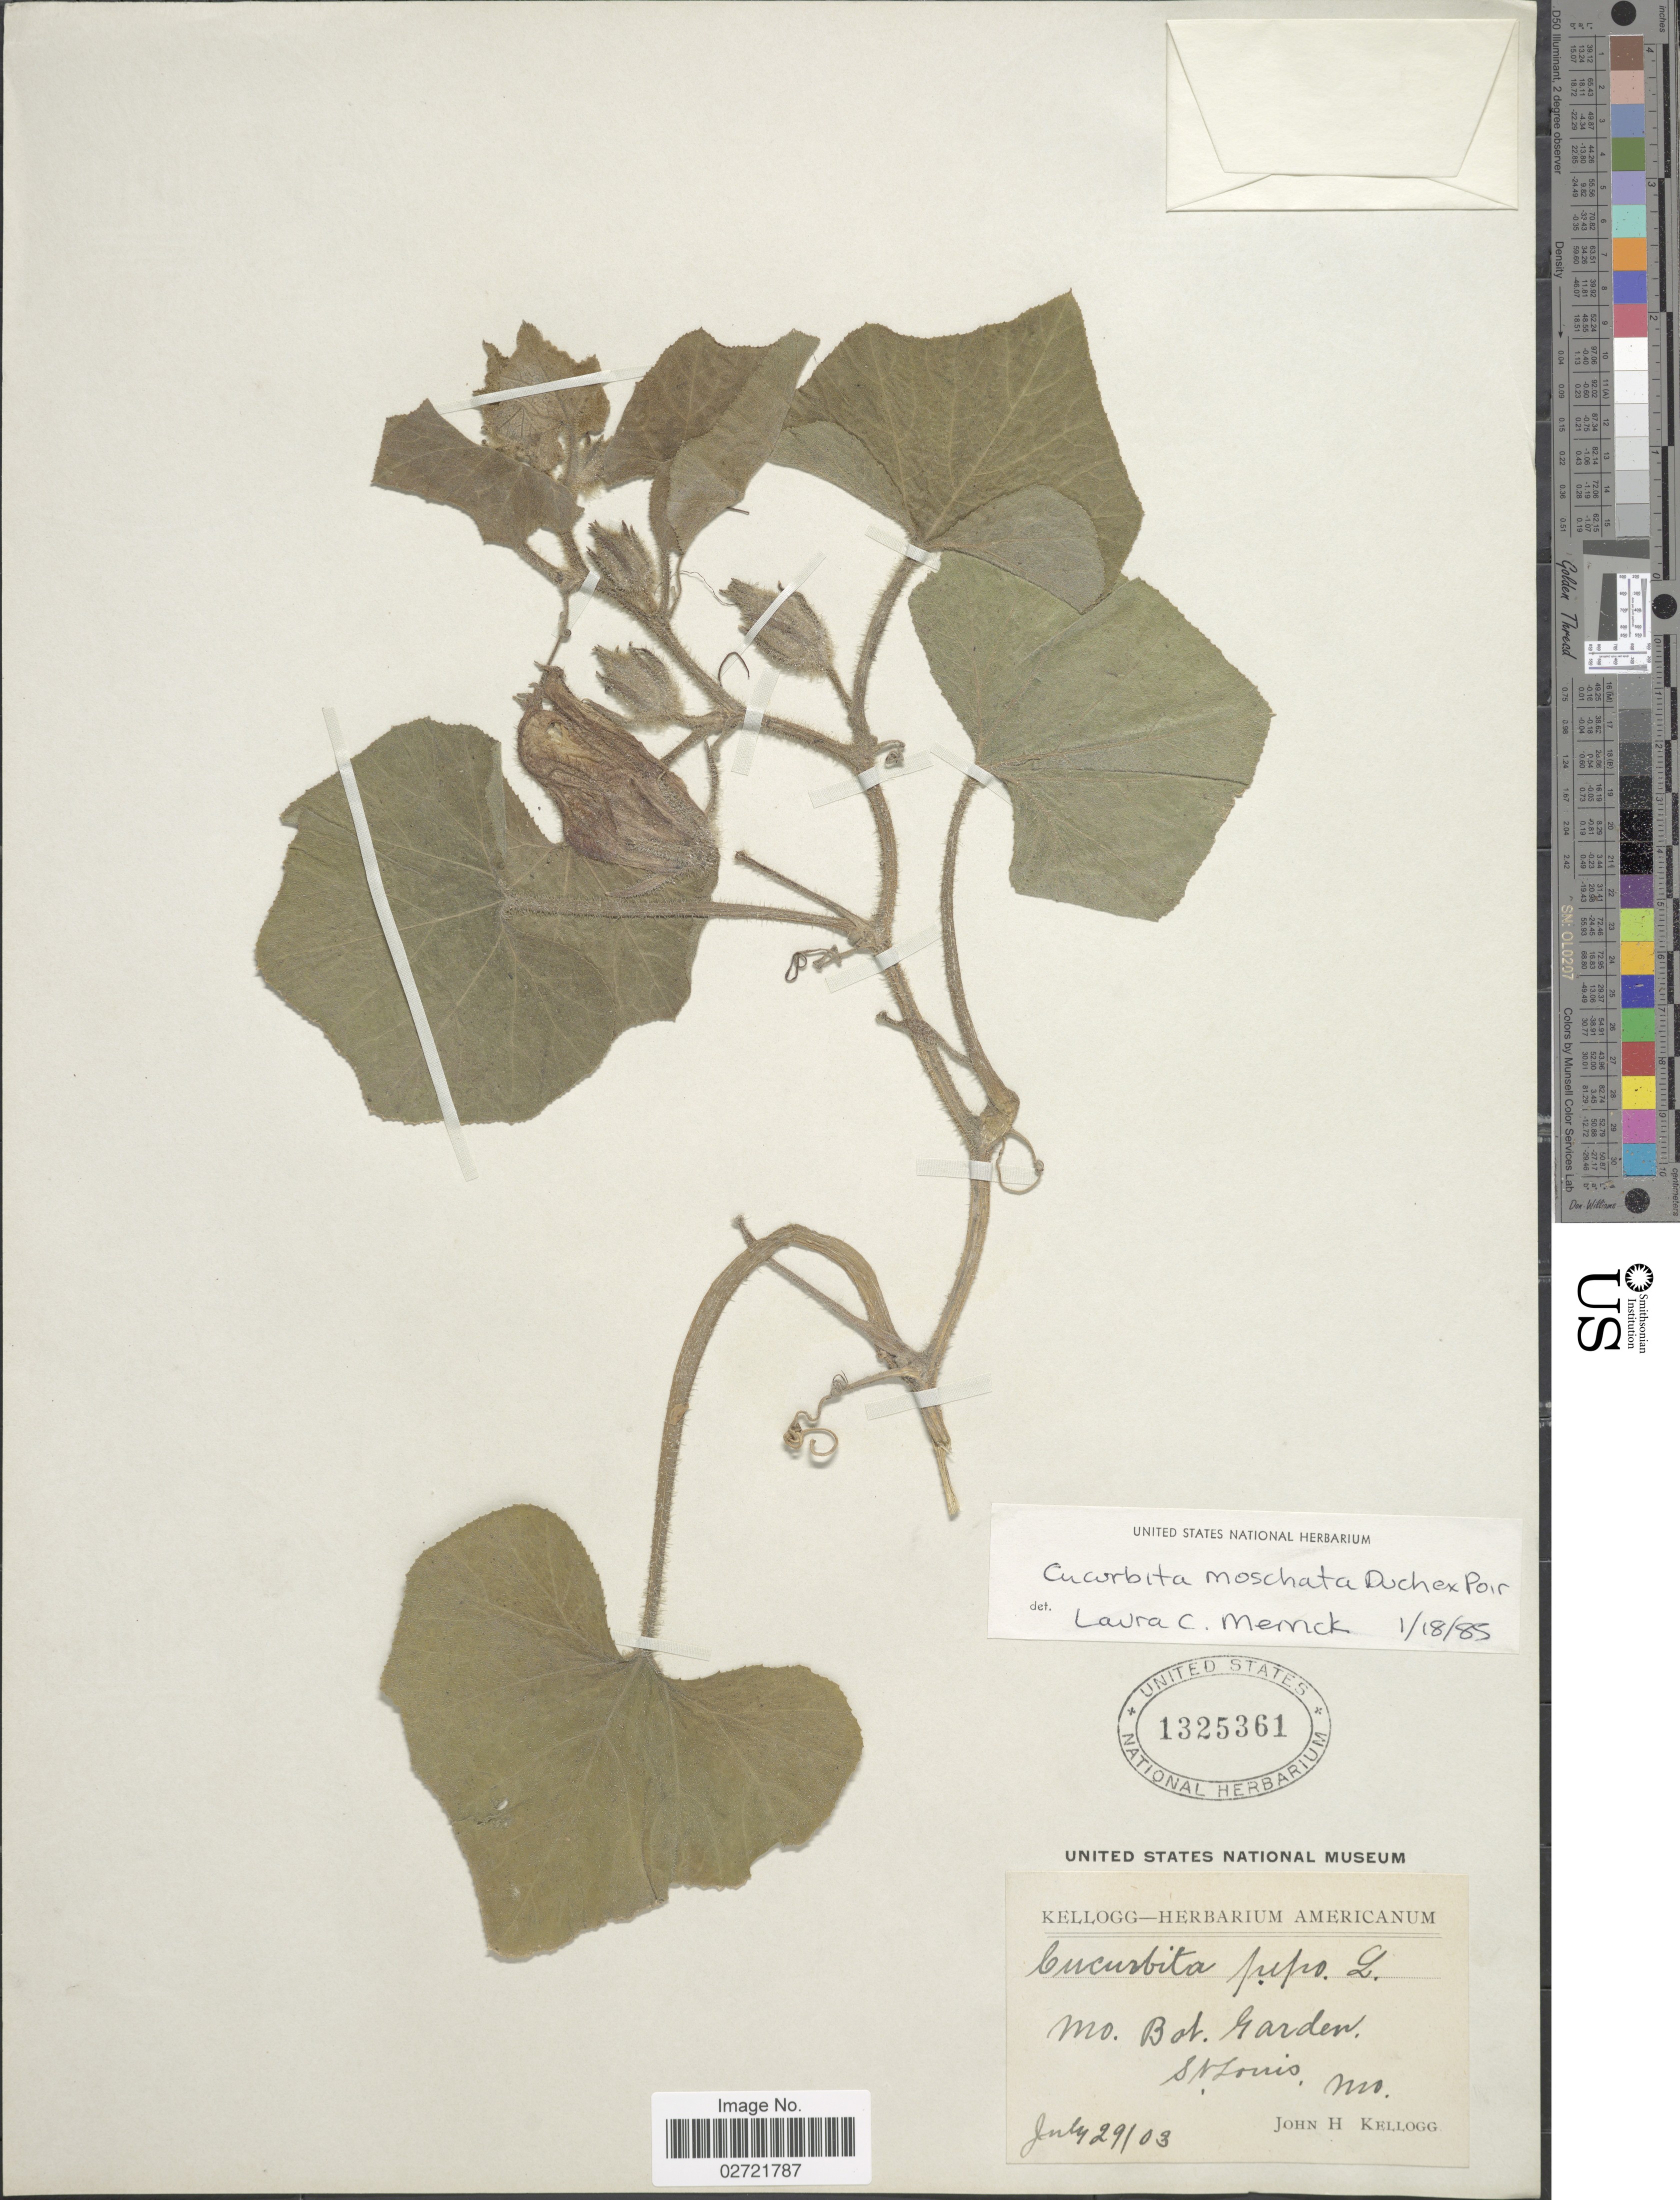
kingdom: Plantae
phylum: Tracheophyta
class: Magnoliopsida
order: Cucurbitales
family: Cucurbitaceae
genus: Cucurbita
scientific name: Cucurbita moschata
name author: (Duch.) Poir.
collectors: J. H. Kellogg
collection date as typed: Transcribed d/m/y: 29/7/3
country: United States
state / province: Missouri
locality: Mo. Bot. Garden, St Louis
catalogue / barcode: US 1325361